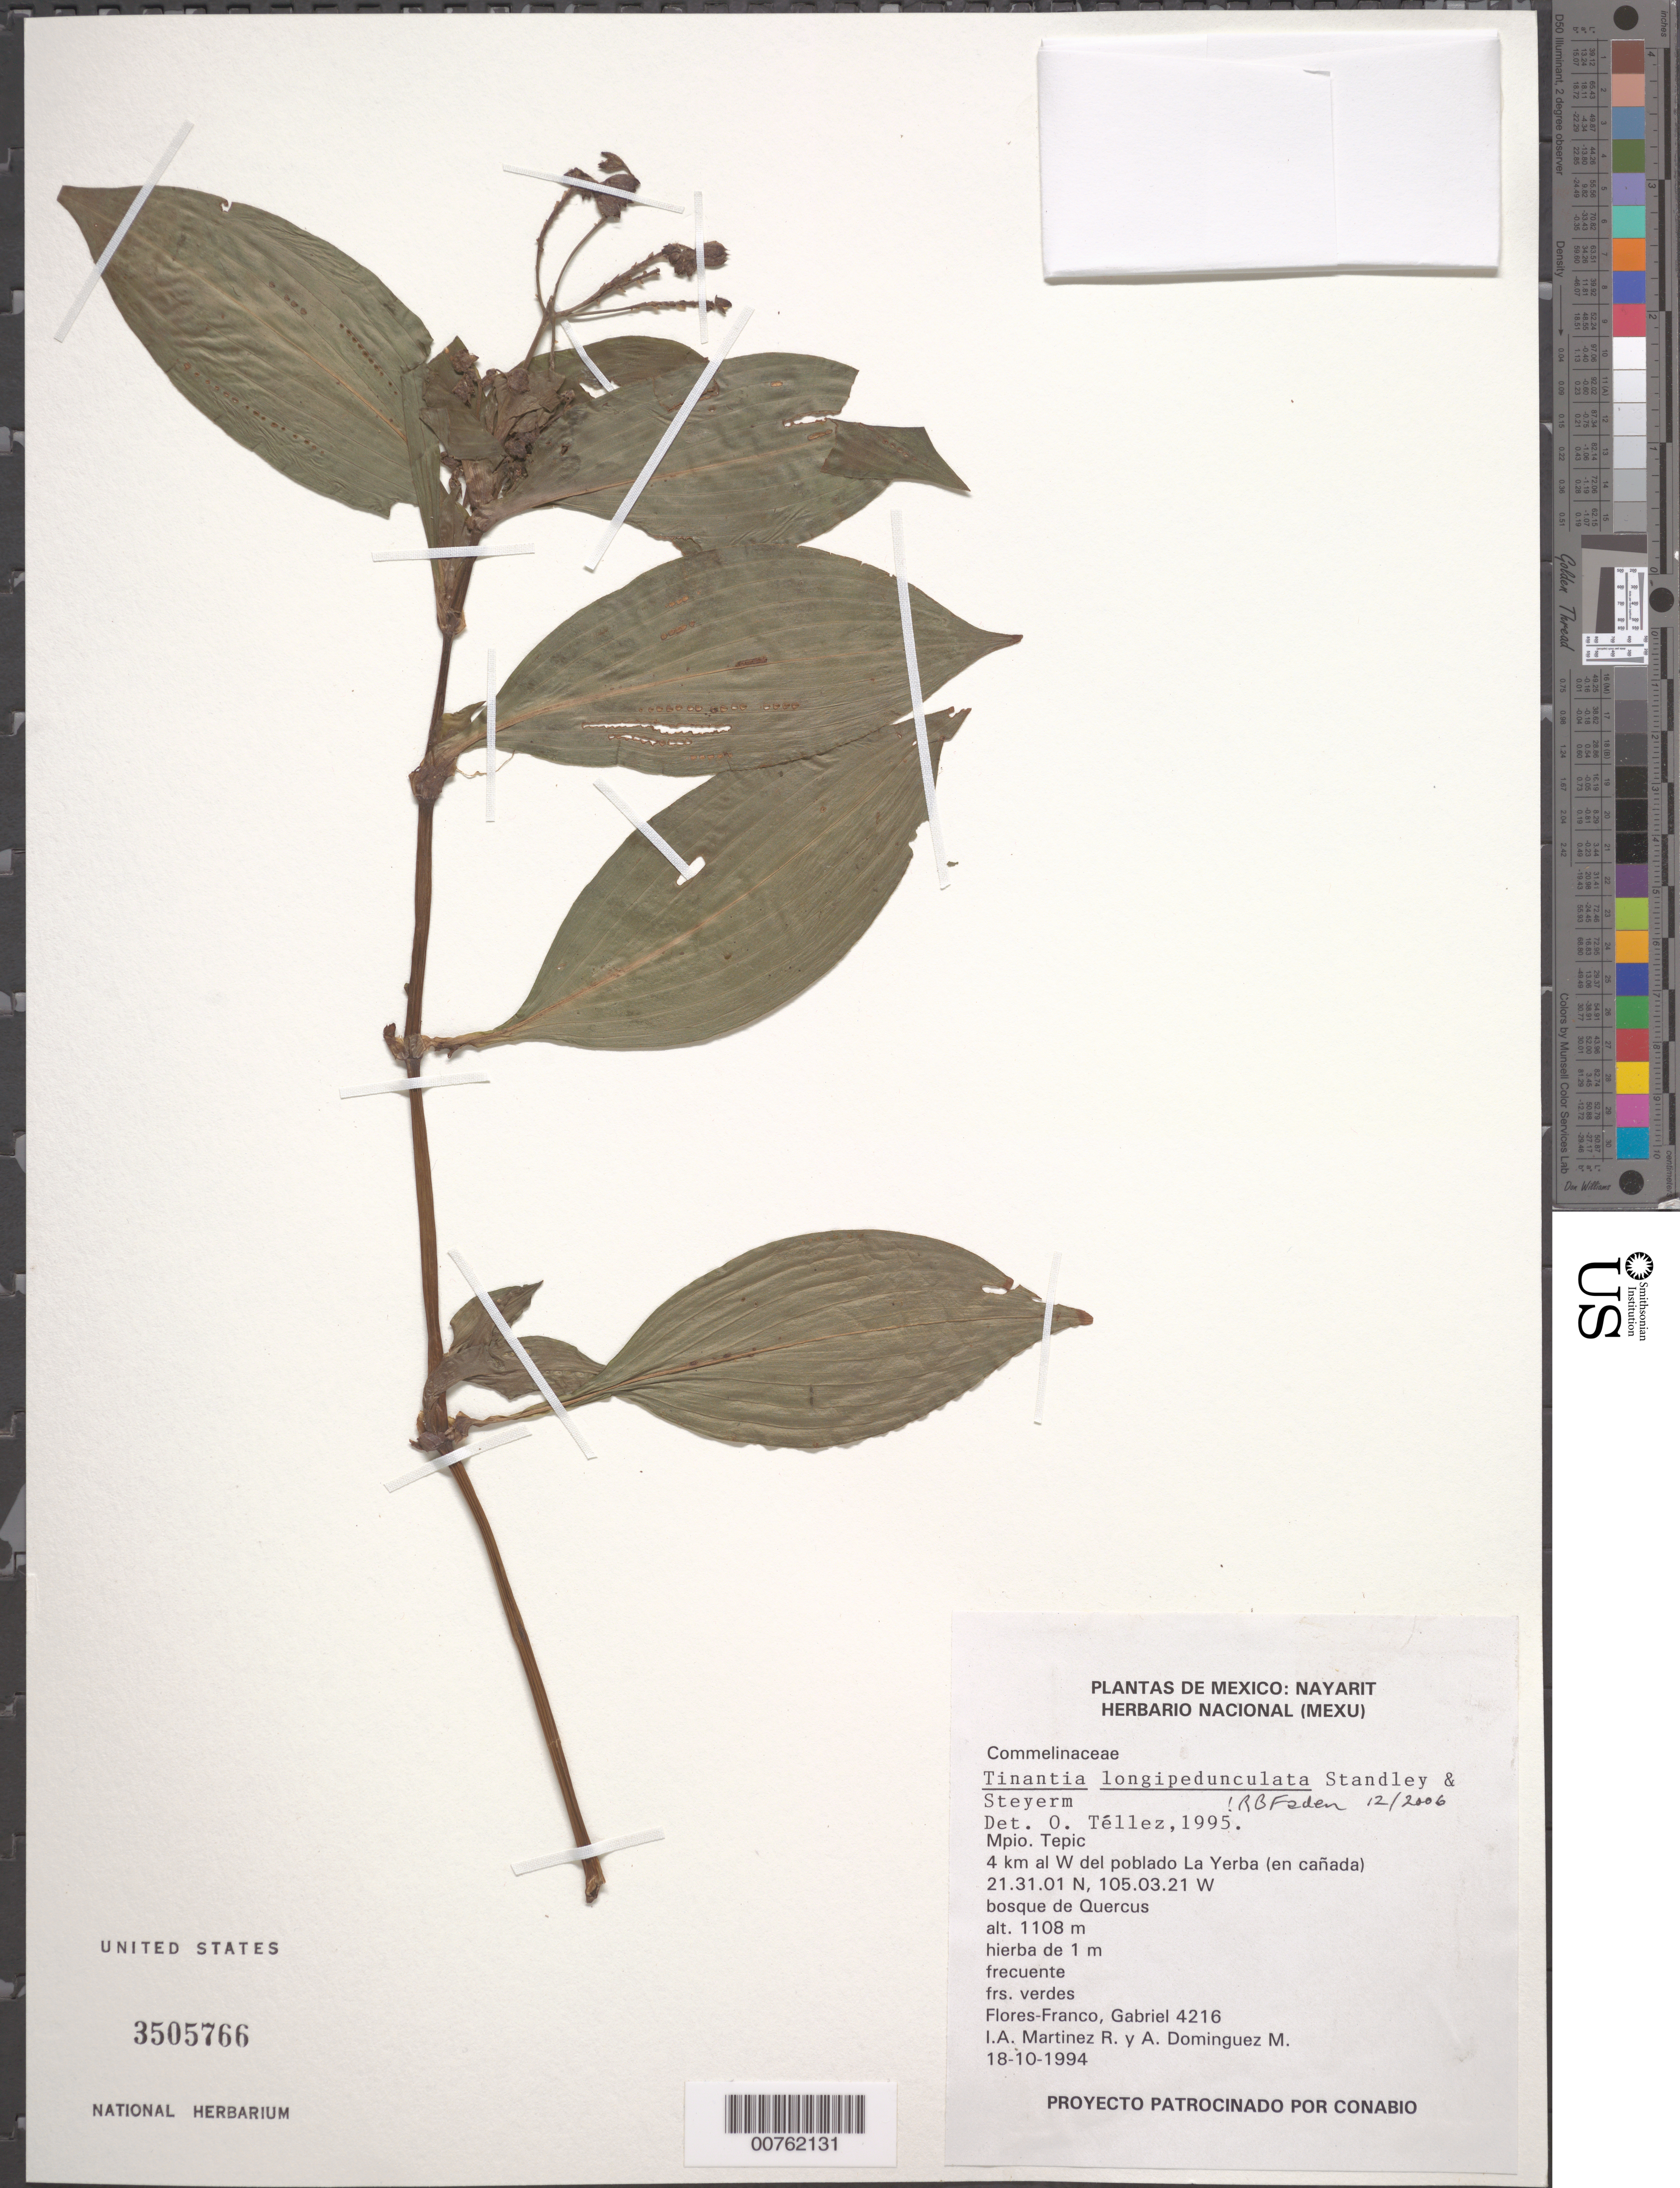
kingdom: Plantae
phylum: Tracheophyta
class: Liliopsida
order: Commelinales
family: Commelinaceae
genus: Tinantia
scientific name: Tinantia longipedunculata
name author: Standl. & Steyerm.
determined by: Faden, Robert B., (US), Smithsonian Institution - National Museum of Natural History (UNITED STATES)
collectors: G. Flores F., I. A. Martinez R. & A. Dominguez M.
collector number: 4216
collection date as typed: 18 Oct 1994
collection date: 1994-10-18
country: Mexico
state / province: Nayarit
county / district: Tepic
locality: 4 km al W del poblado La Yerba (en cañada)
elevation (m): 1108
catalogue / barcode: US 3505766